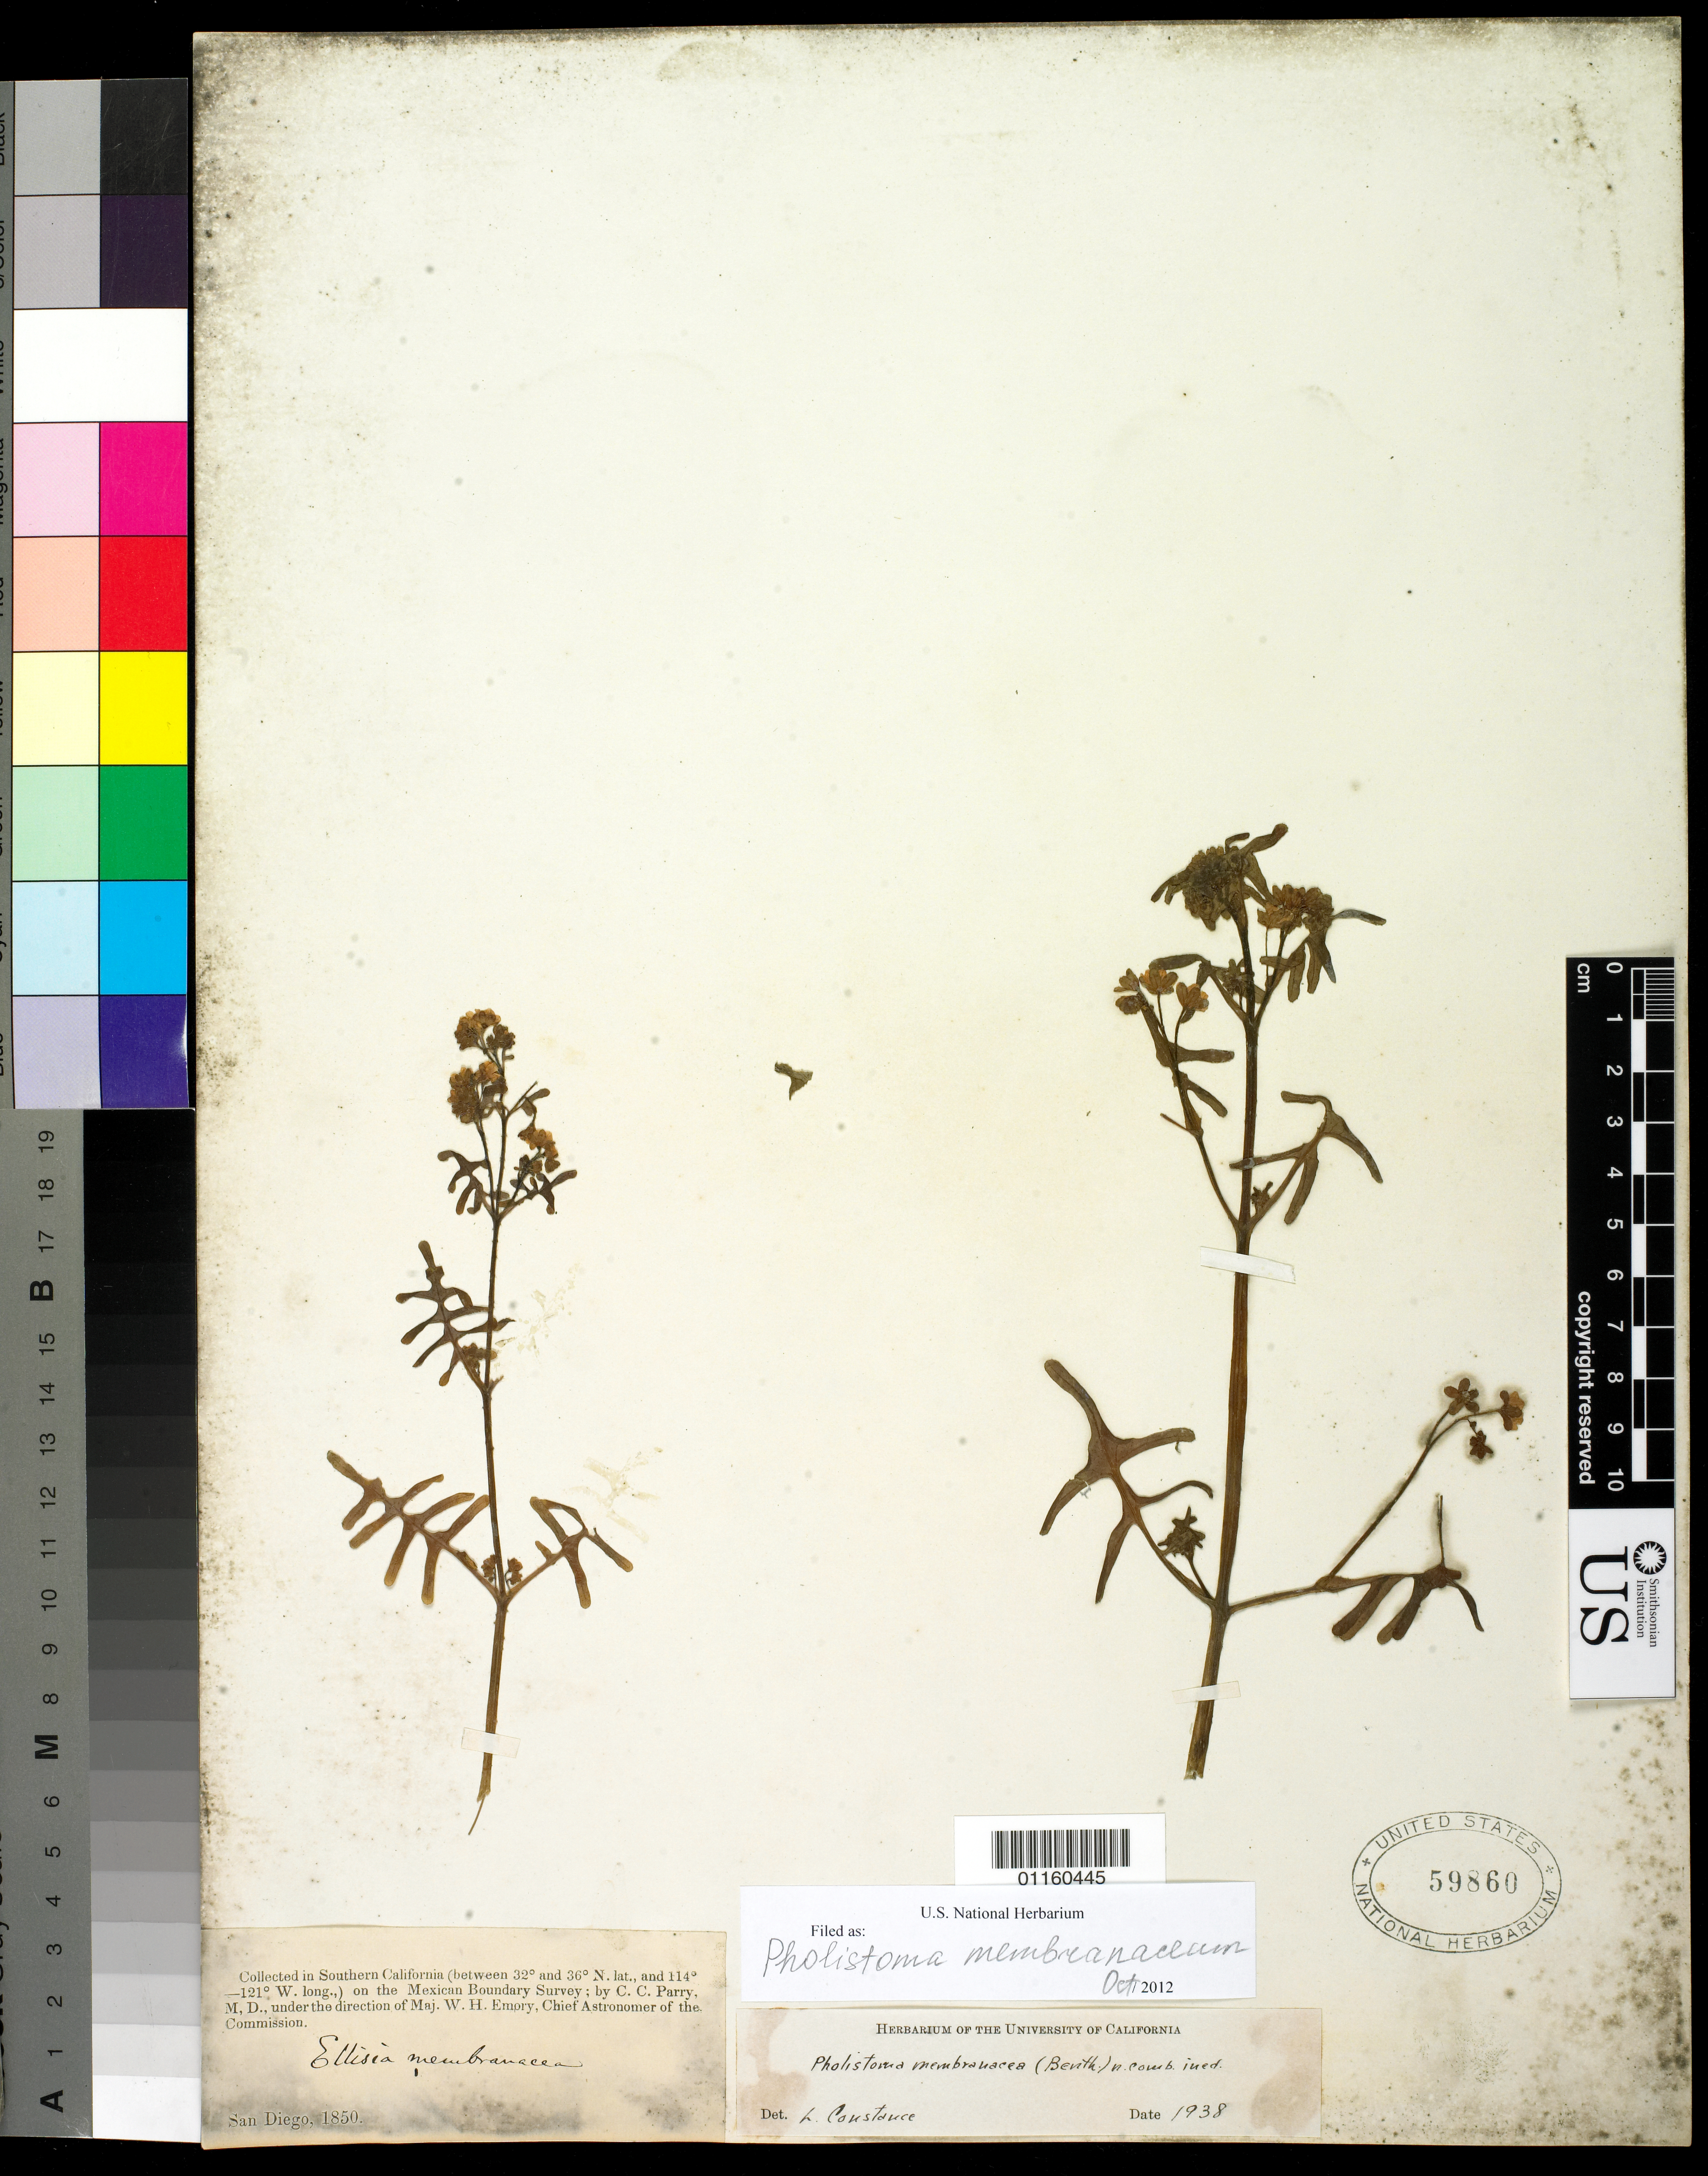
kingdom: Plantae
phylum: Tracheophyta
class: Magnoliopsida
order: Boraginales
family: Hydrophyllaceae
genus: Pholistoma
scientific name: Pholistoma membranaceum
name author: (Benth.) Constance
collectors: C. C. Parry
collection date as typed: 1850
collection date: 1850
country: United States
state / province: California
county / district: San Diego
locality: San Diego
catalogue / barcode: US 59860